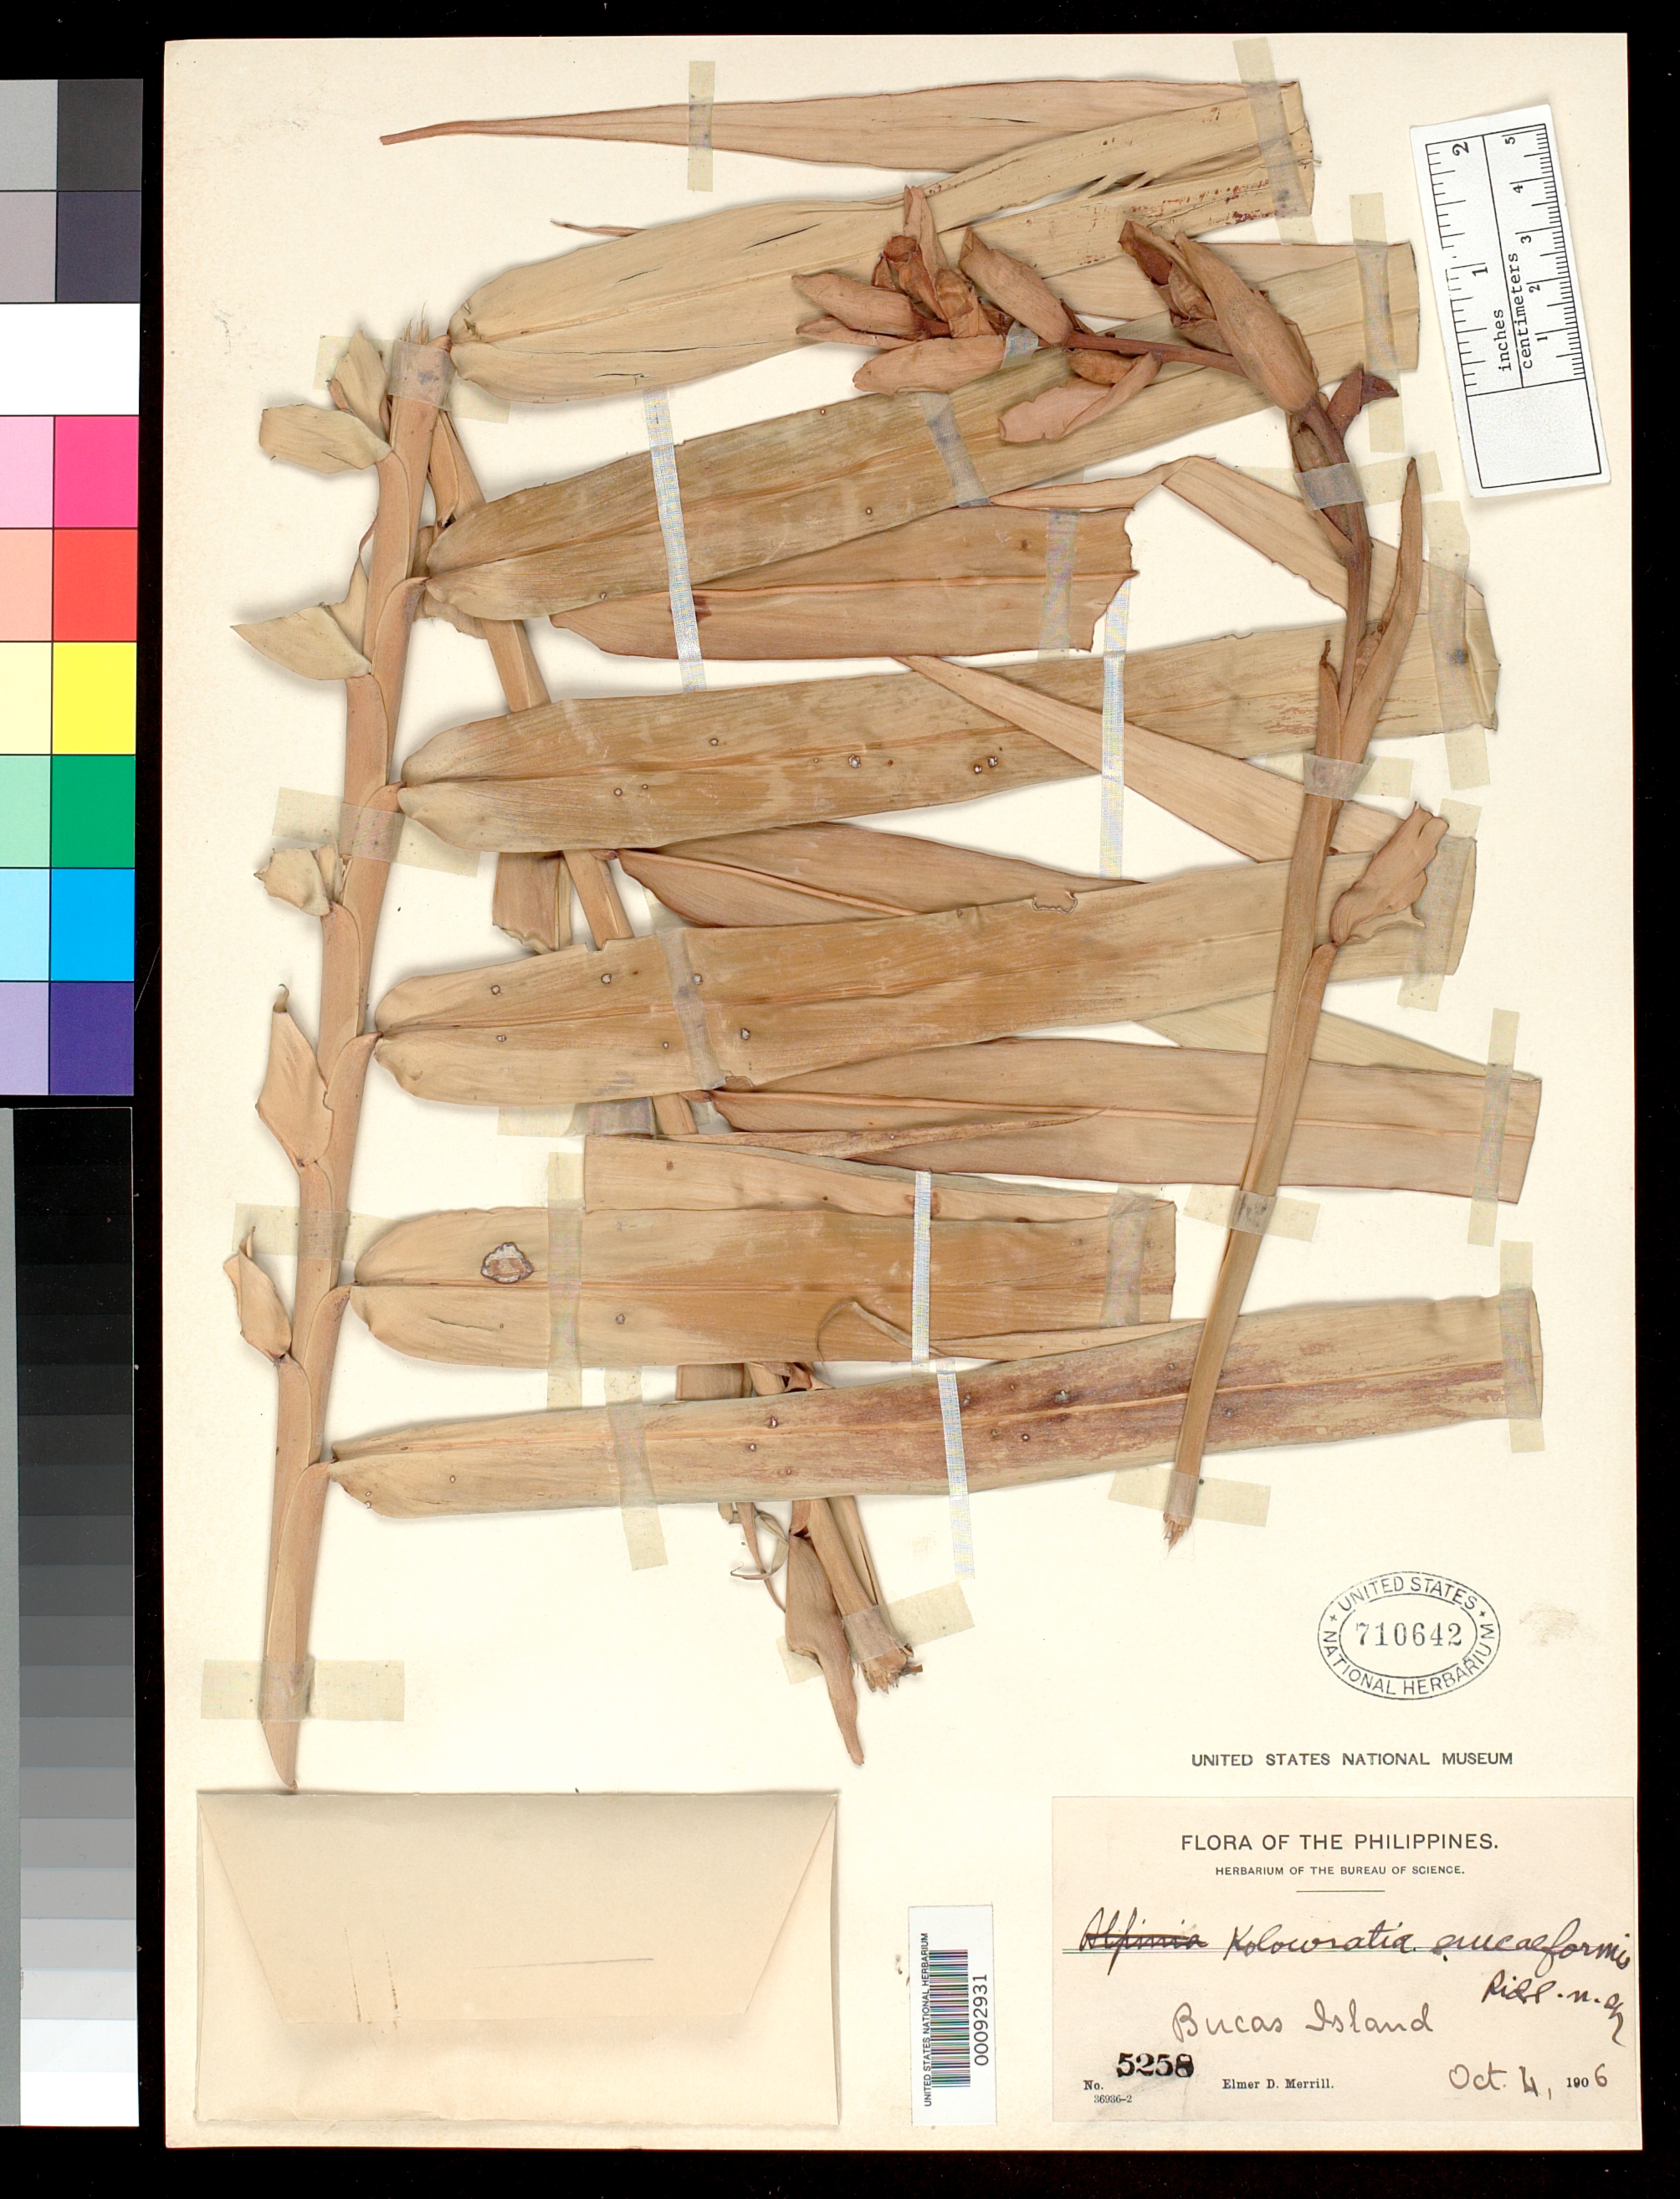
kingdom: Plantae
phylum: Tracheophyta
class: Liliopsida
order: Zingiberales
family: Zingiberaceae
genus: Kolowratia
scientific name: Kolowratia erucaeformis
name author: Ridl.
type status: Isotype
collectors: E. D. Merrill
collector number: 5258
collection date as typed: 04 Oct 1906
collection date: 1906-10-04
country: Philippines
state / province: Caraga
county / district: Surigao del Norte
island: Bucas Grande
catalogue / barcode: US 710642